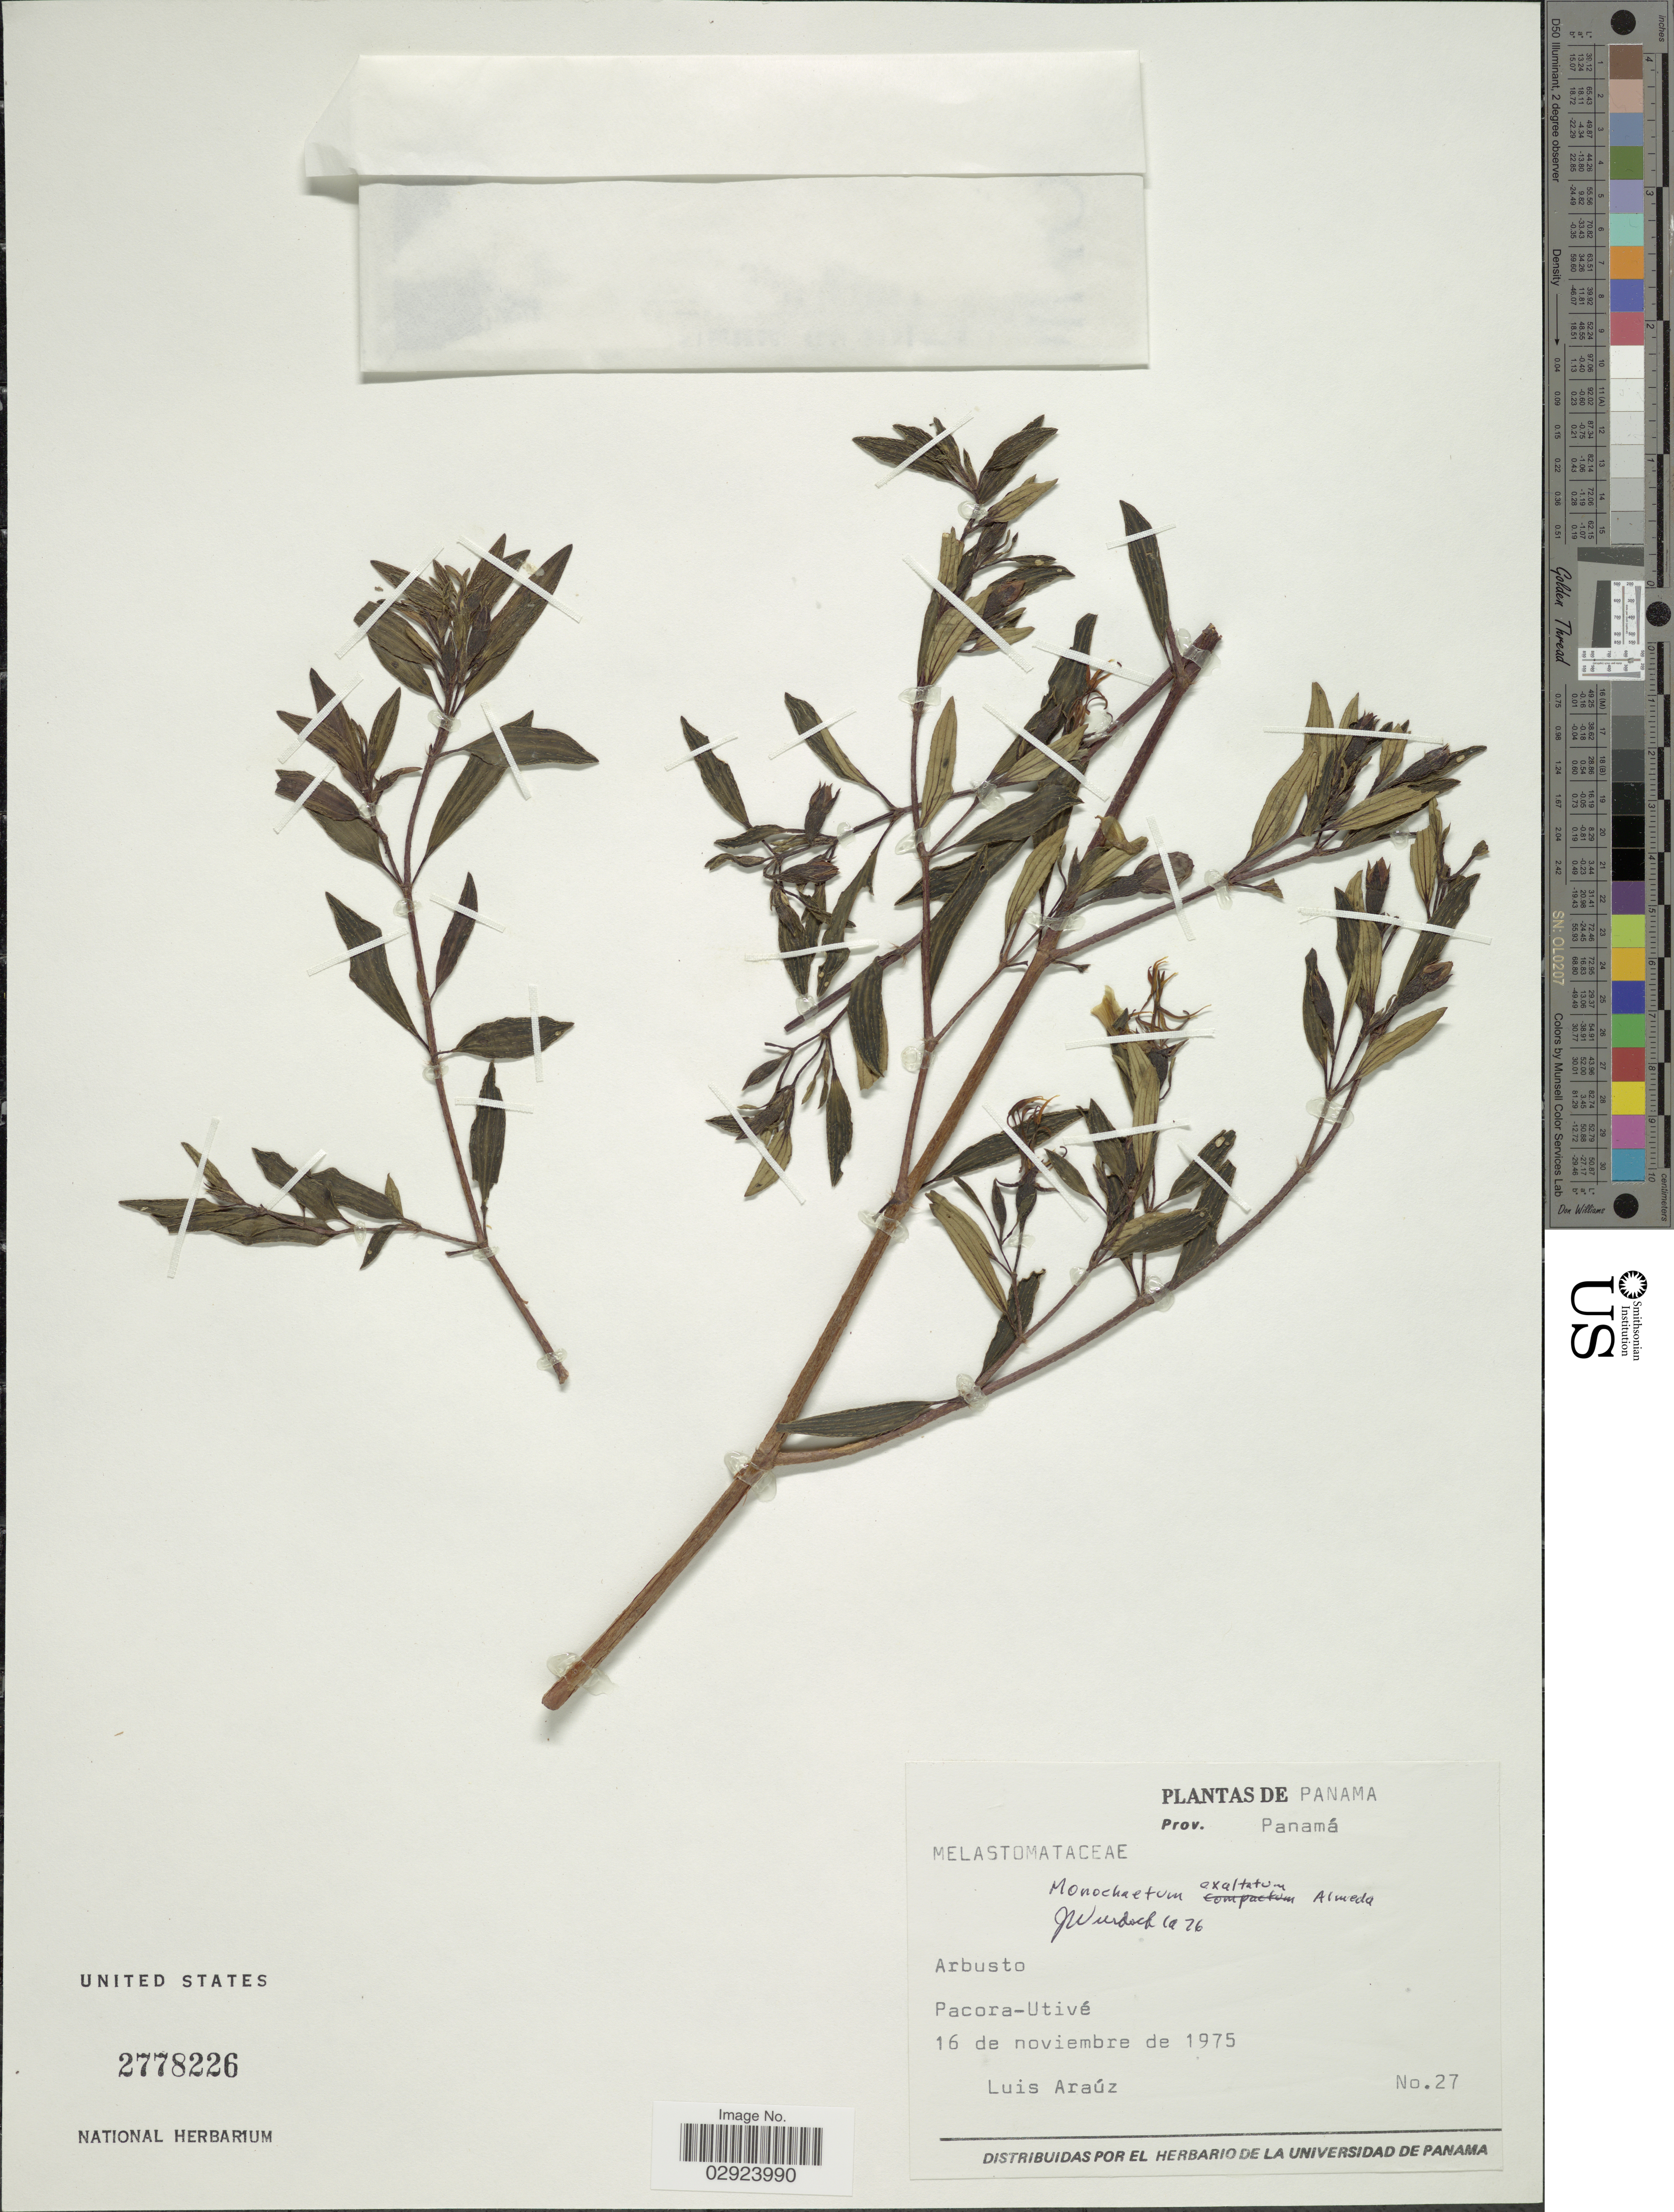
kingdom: Plantae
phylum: Tracheophyta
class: Magnoliopsida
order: Myrtales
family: Melastomataceae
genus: Monochaetum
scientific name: Monochaetum exaltatum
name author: Almeda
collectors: L. Araúz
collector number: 27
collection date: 1975-11-16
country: Panama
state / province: Panamá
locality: Pacora - Utivé.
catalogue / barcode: US 2778226